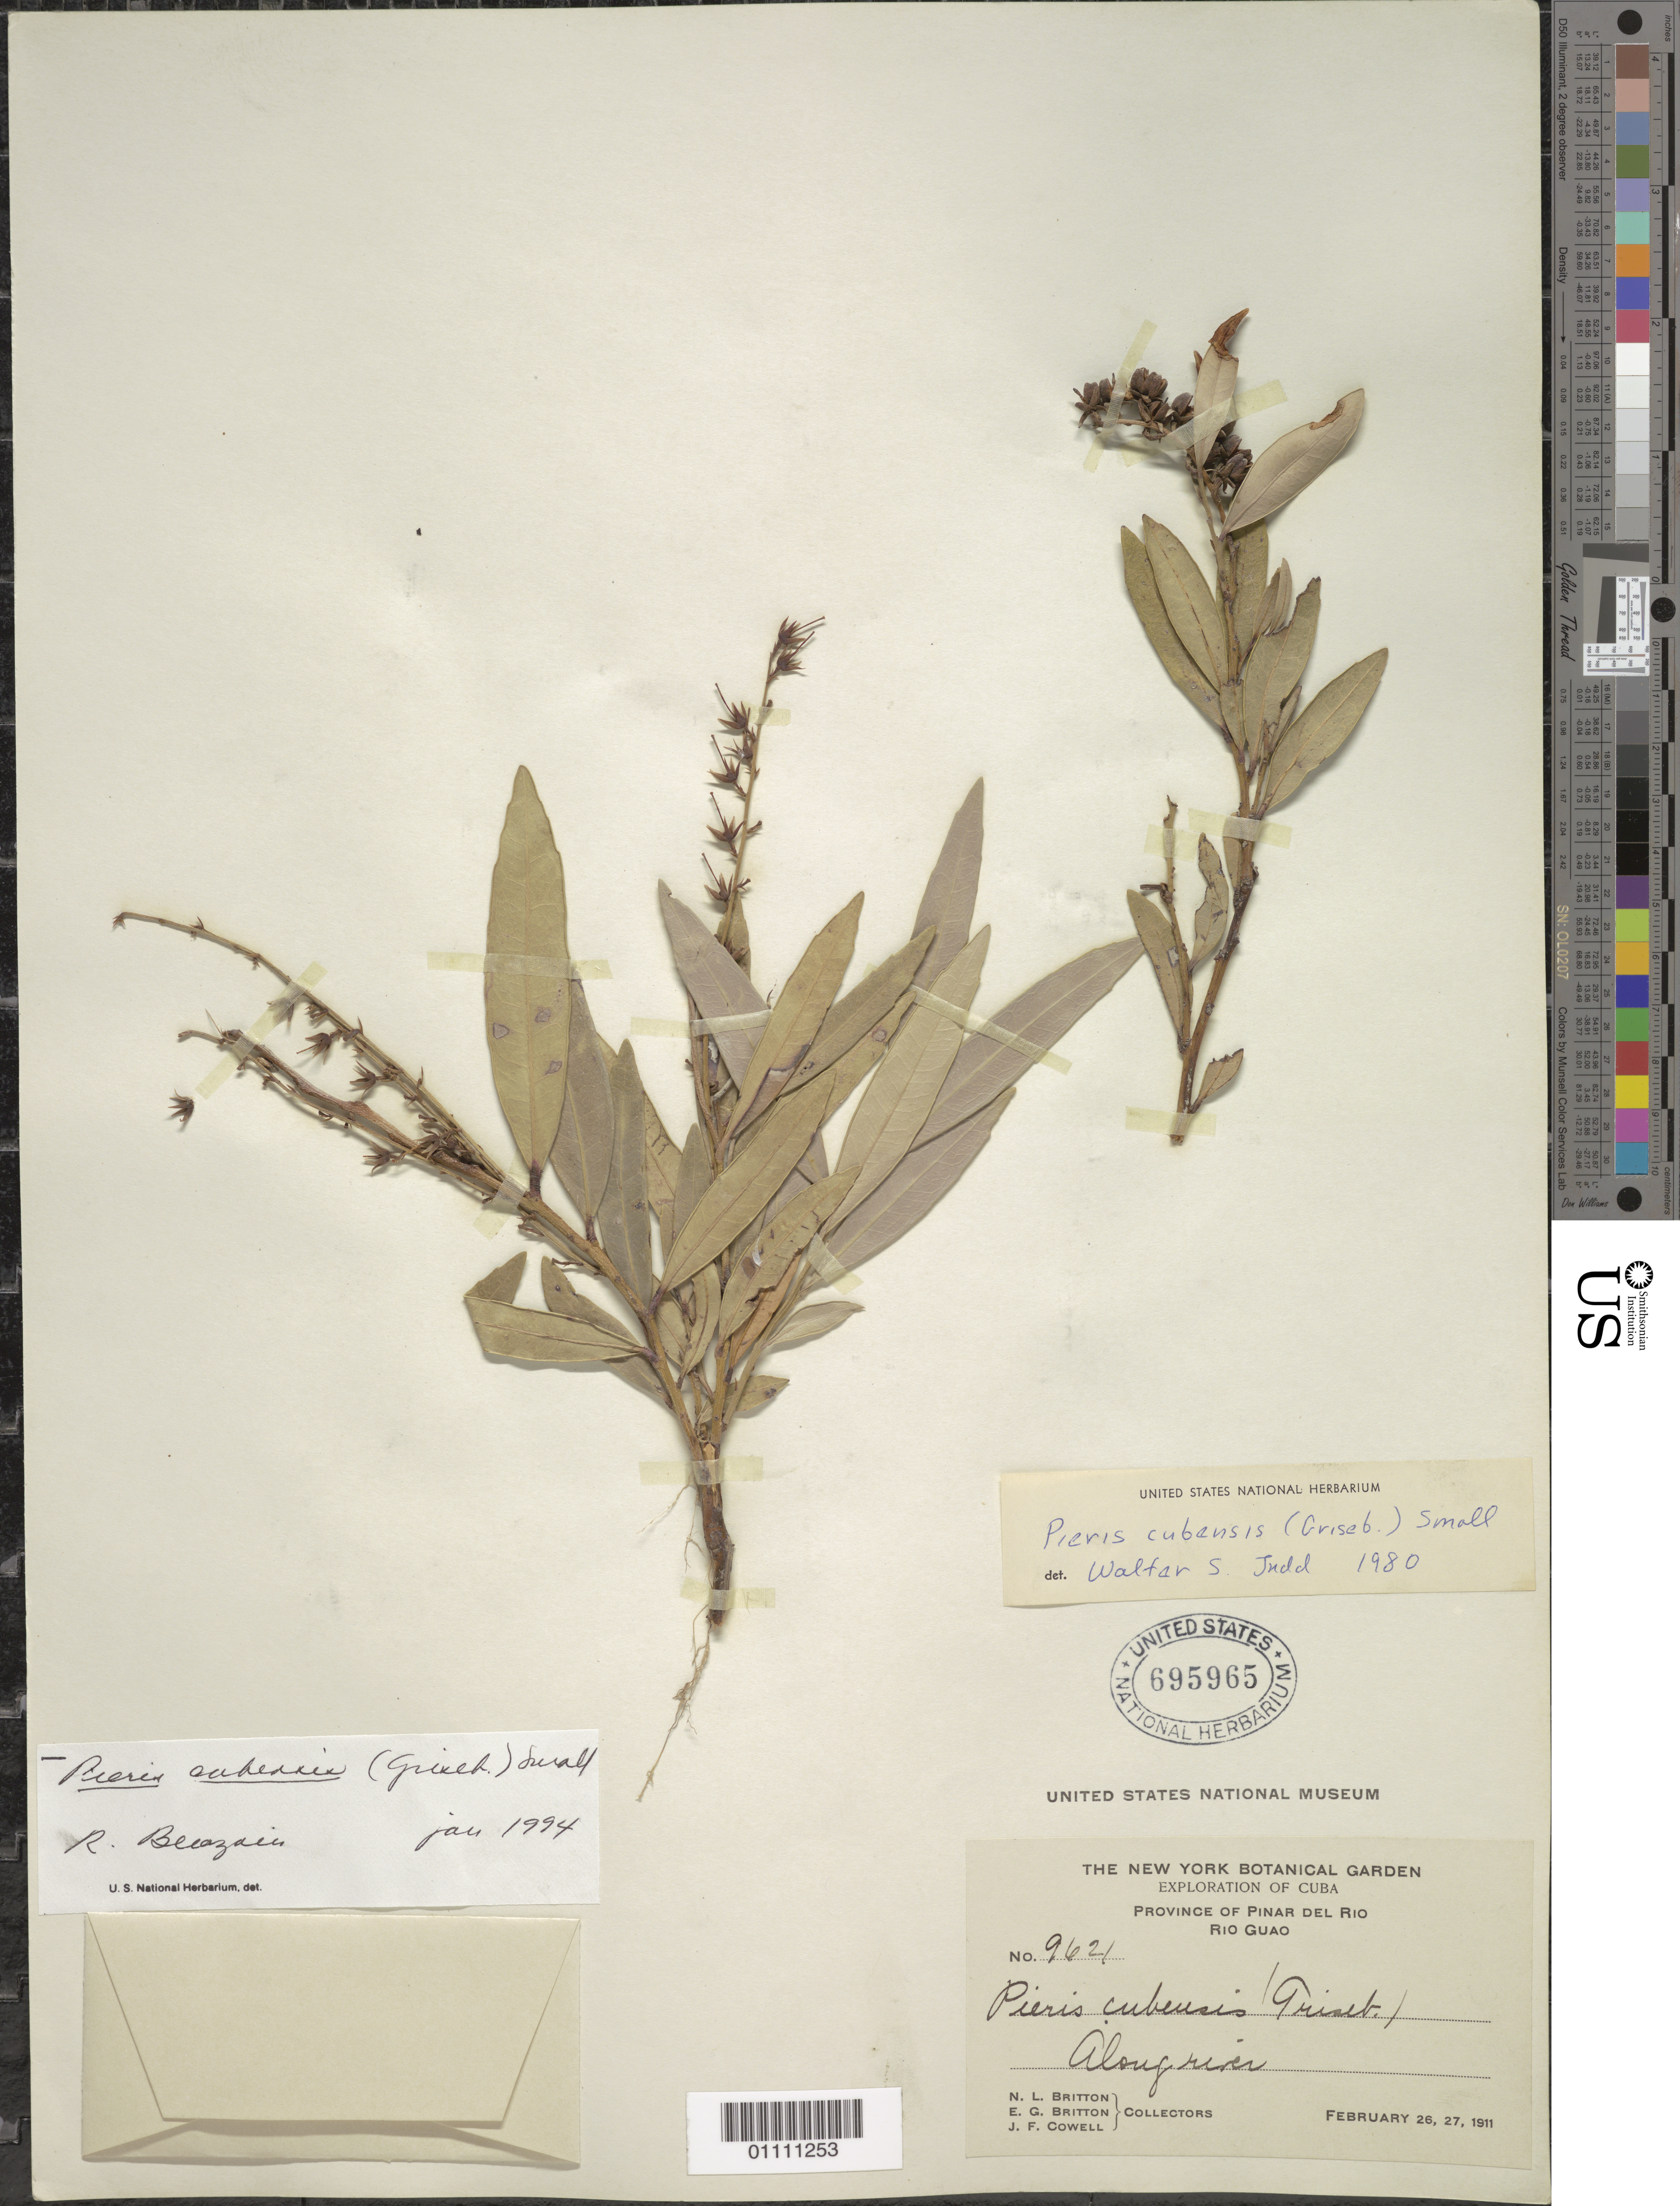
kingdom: Plantae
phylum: Tracheophyta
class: Magnoliopsida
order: Ericales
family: Ericaceae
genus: Pieris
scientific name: Pieris cubensis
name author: (Griseb.) Small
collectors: N. Britton, E. G. Britton & J. F. Cowell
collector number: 9621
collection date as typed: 26 Feb 1911 and 27 Feb 1911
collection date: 1911-02-26,1911-02-27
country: Cuba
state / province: Pinar del Rio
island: Cuba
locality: Rio Guao Along river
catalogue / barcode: US 695965